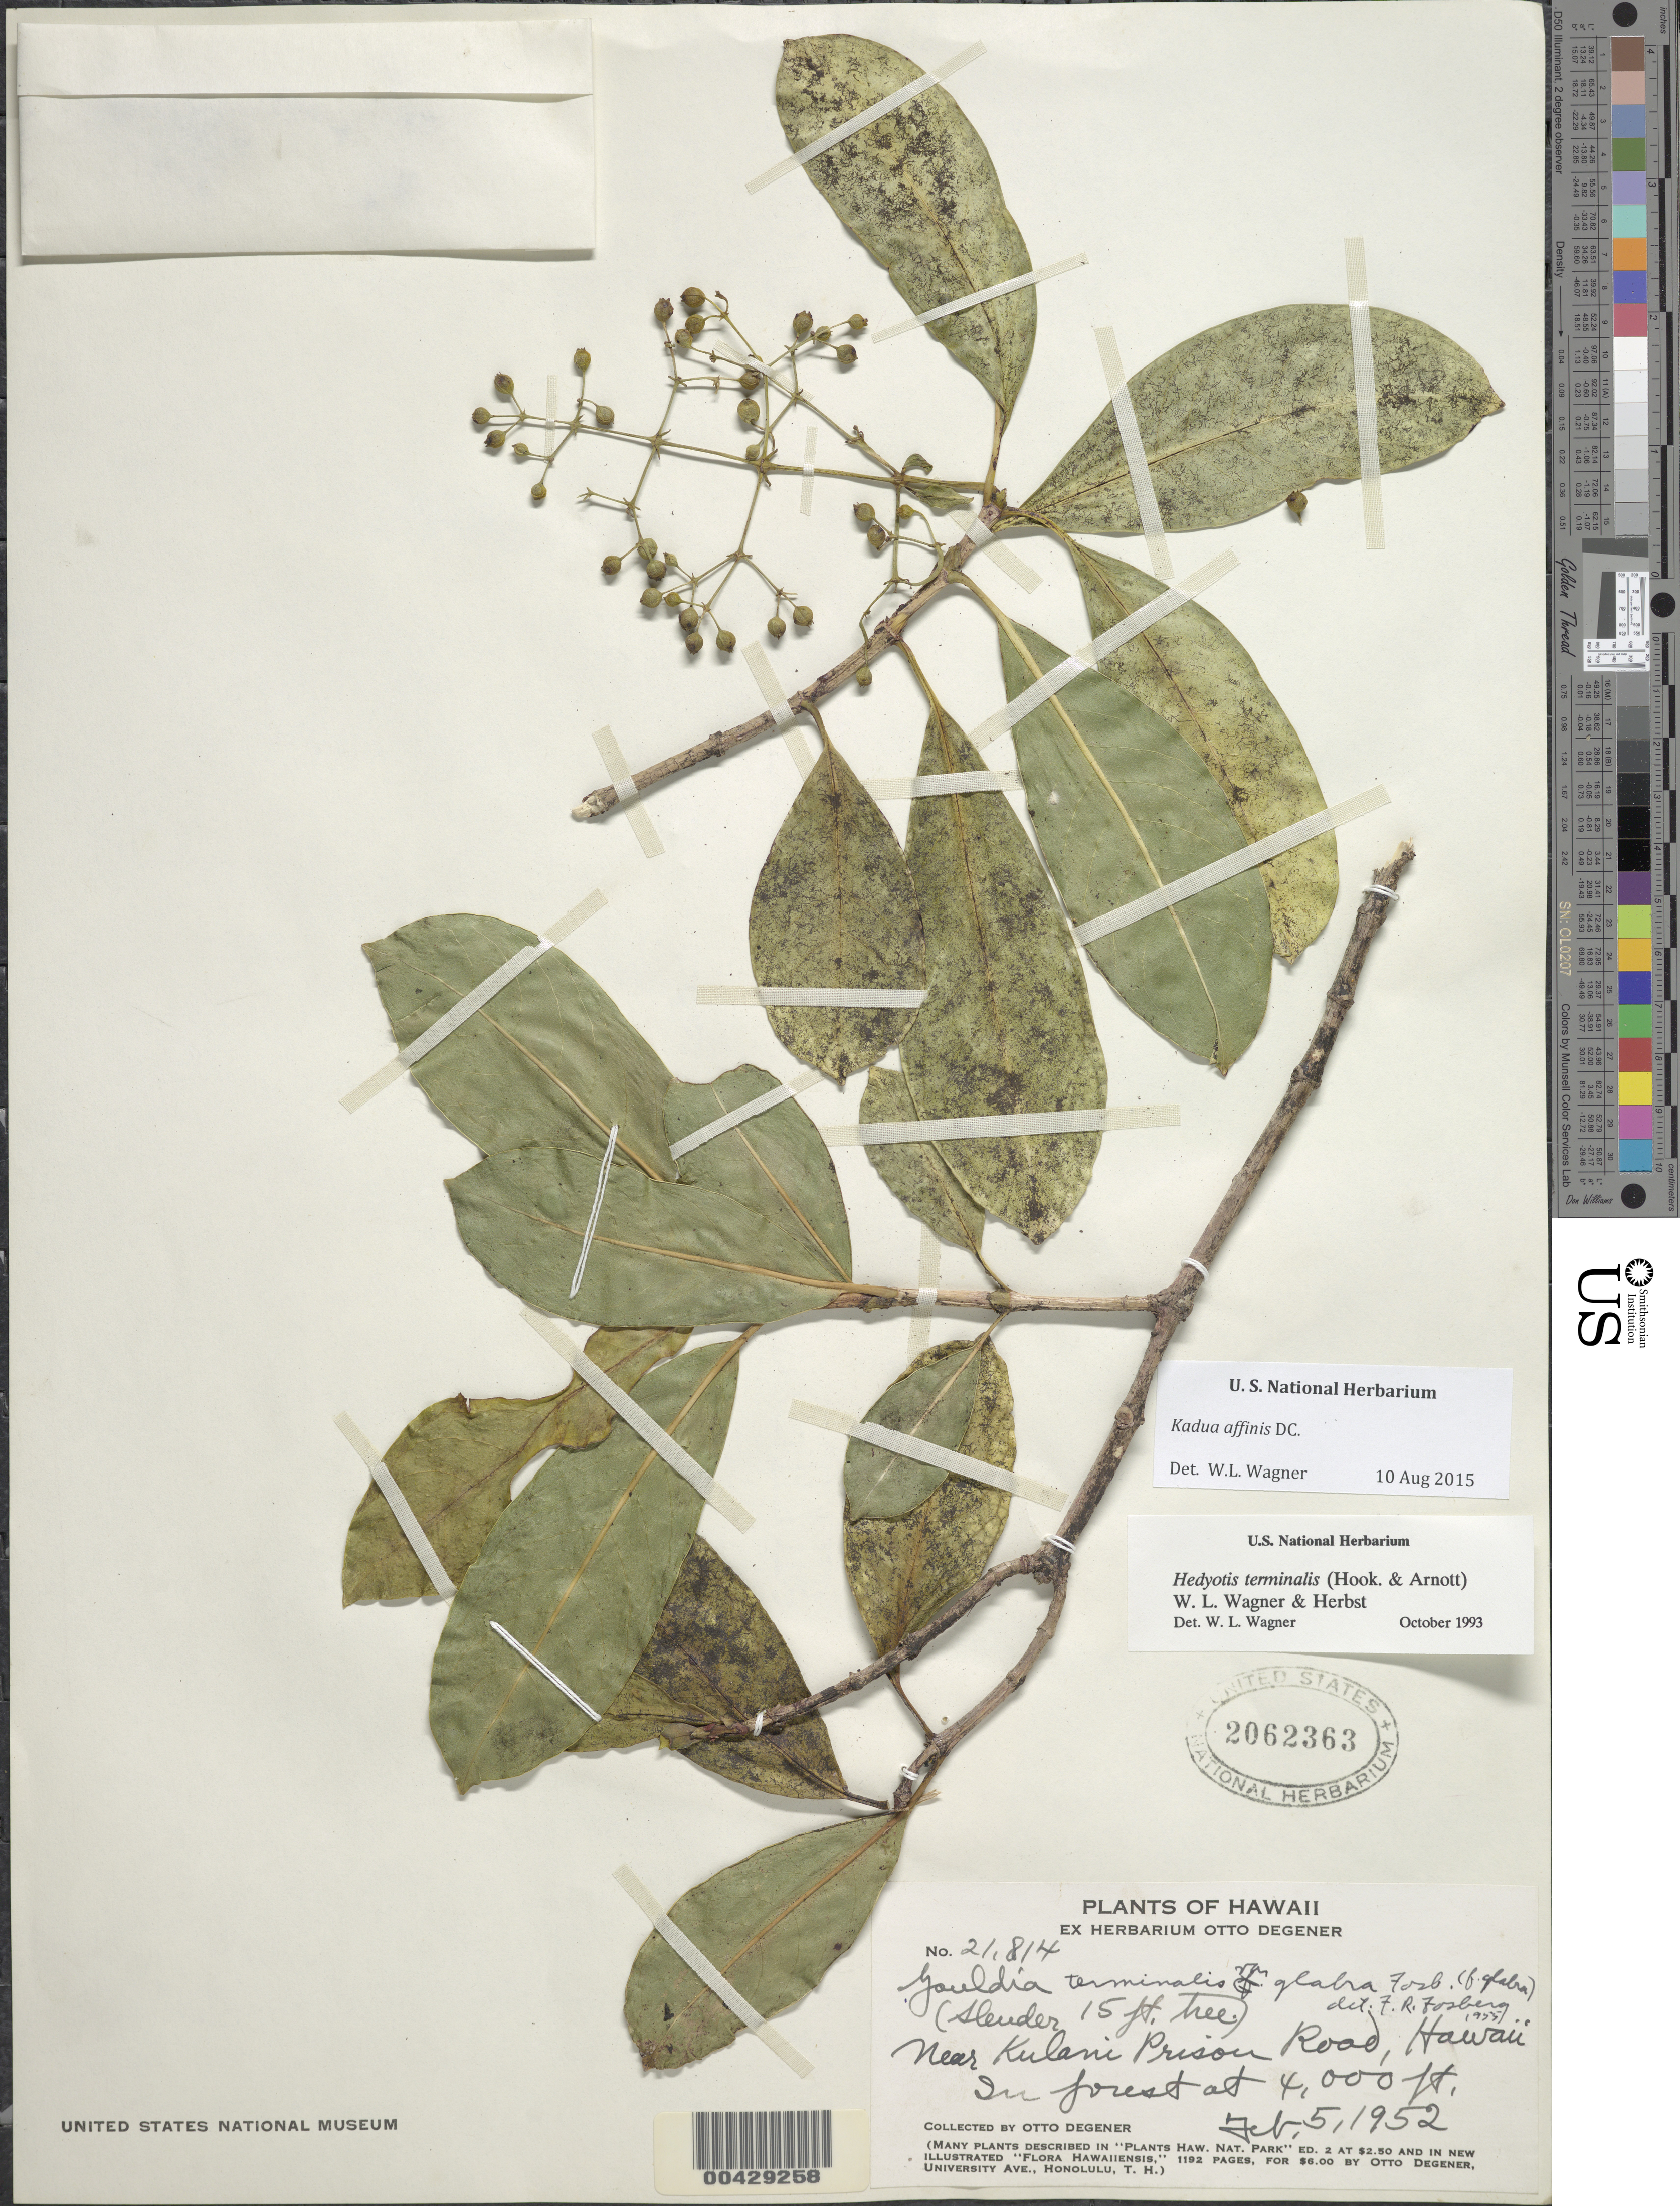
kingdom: Plantae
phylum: Tracheophyta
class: Magnoliopsida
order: Gentianales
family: Rubiaceae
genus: Kadua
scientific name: Kadua affinis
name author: DC.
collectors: O. Degener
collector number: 21814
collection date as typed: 5 Feb 1952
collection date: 1952-02-05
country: United States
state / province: Hawaii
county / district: Hawaii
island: Hawaii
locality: Near Kulani Prison Road.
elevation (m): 1219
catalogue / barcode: US 2062363